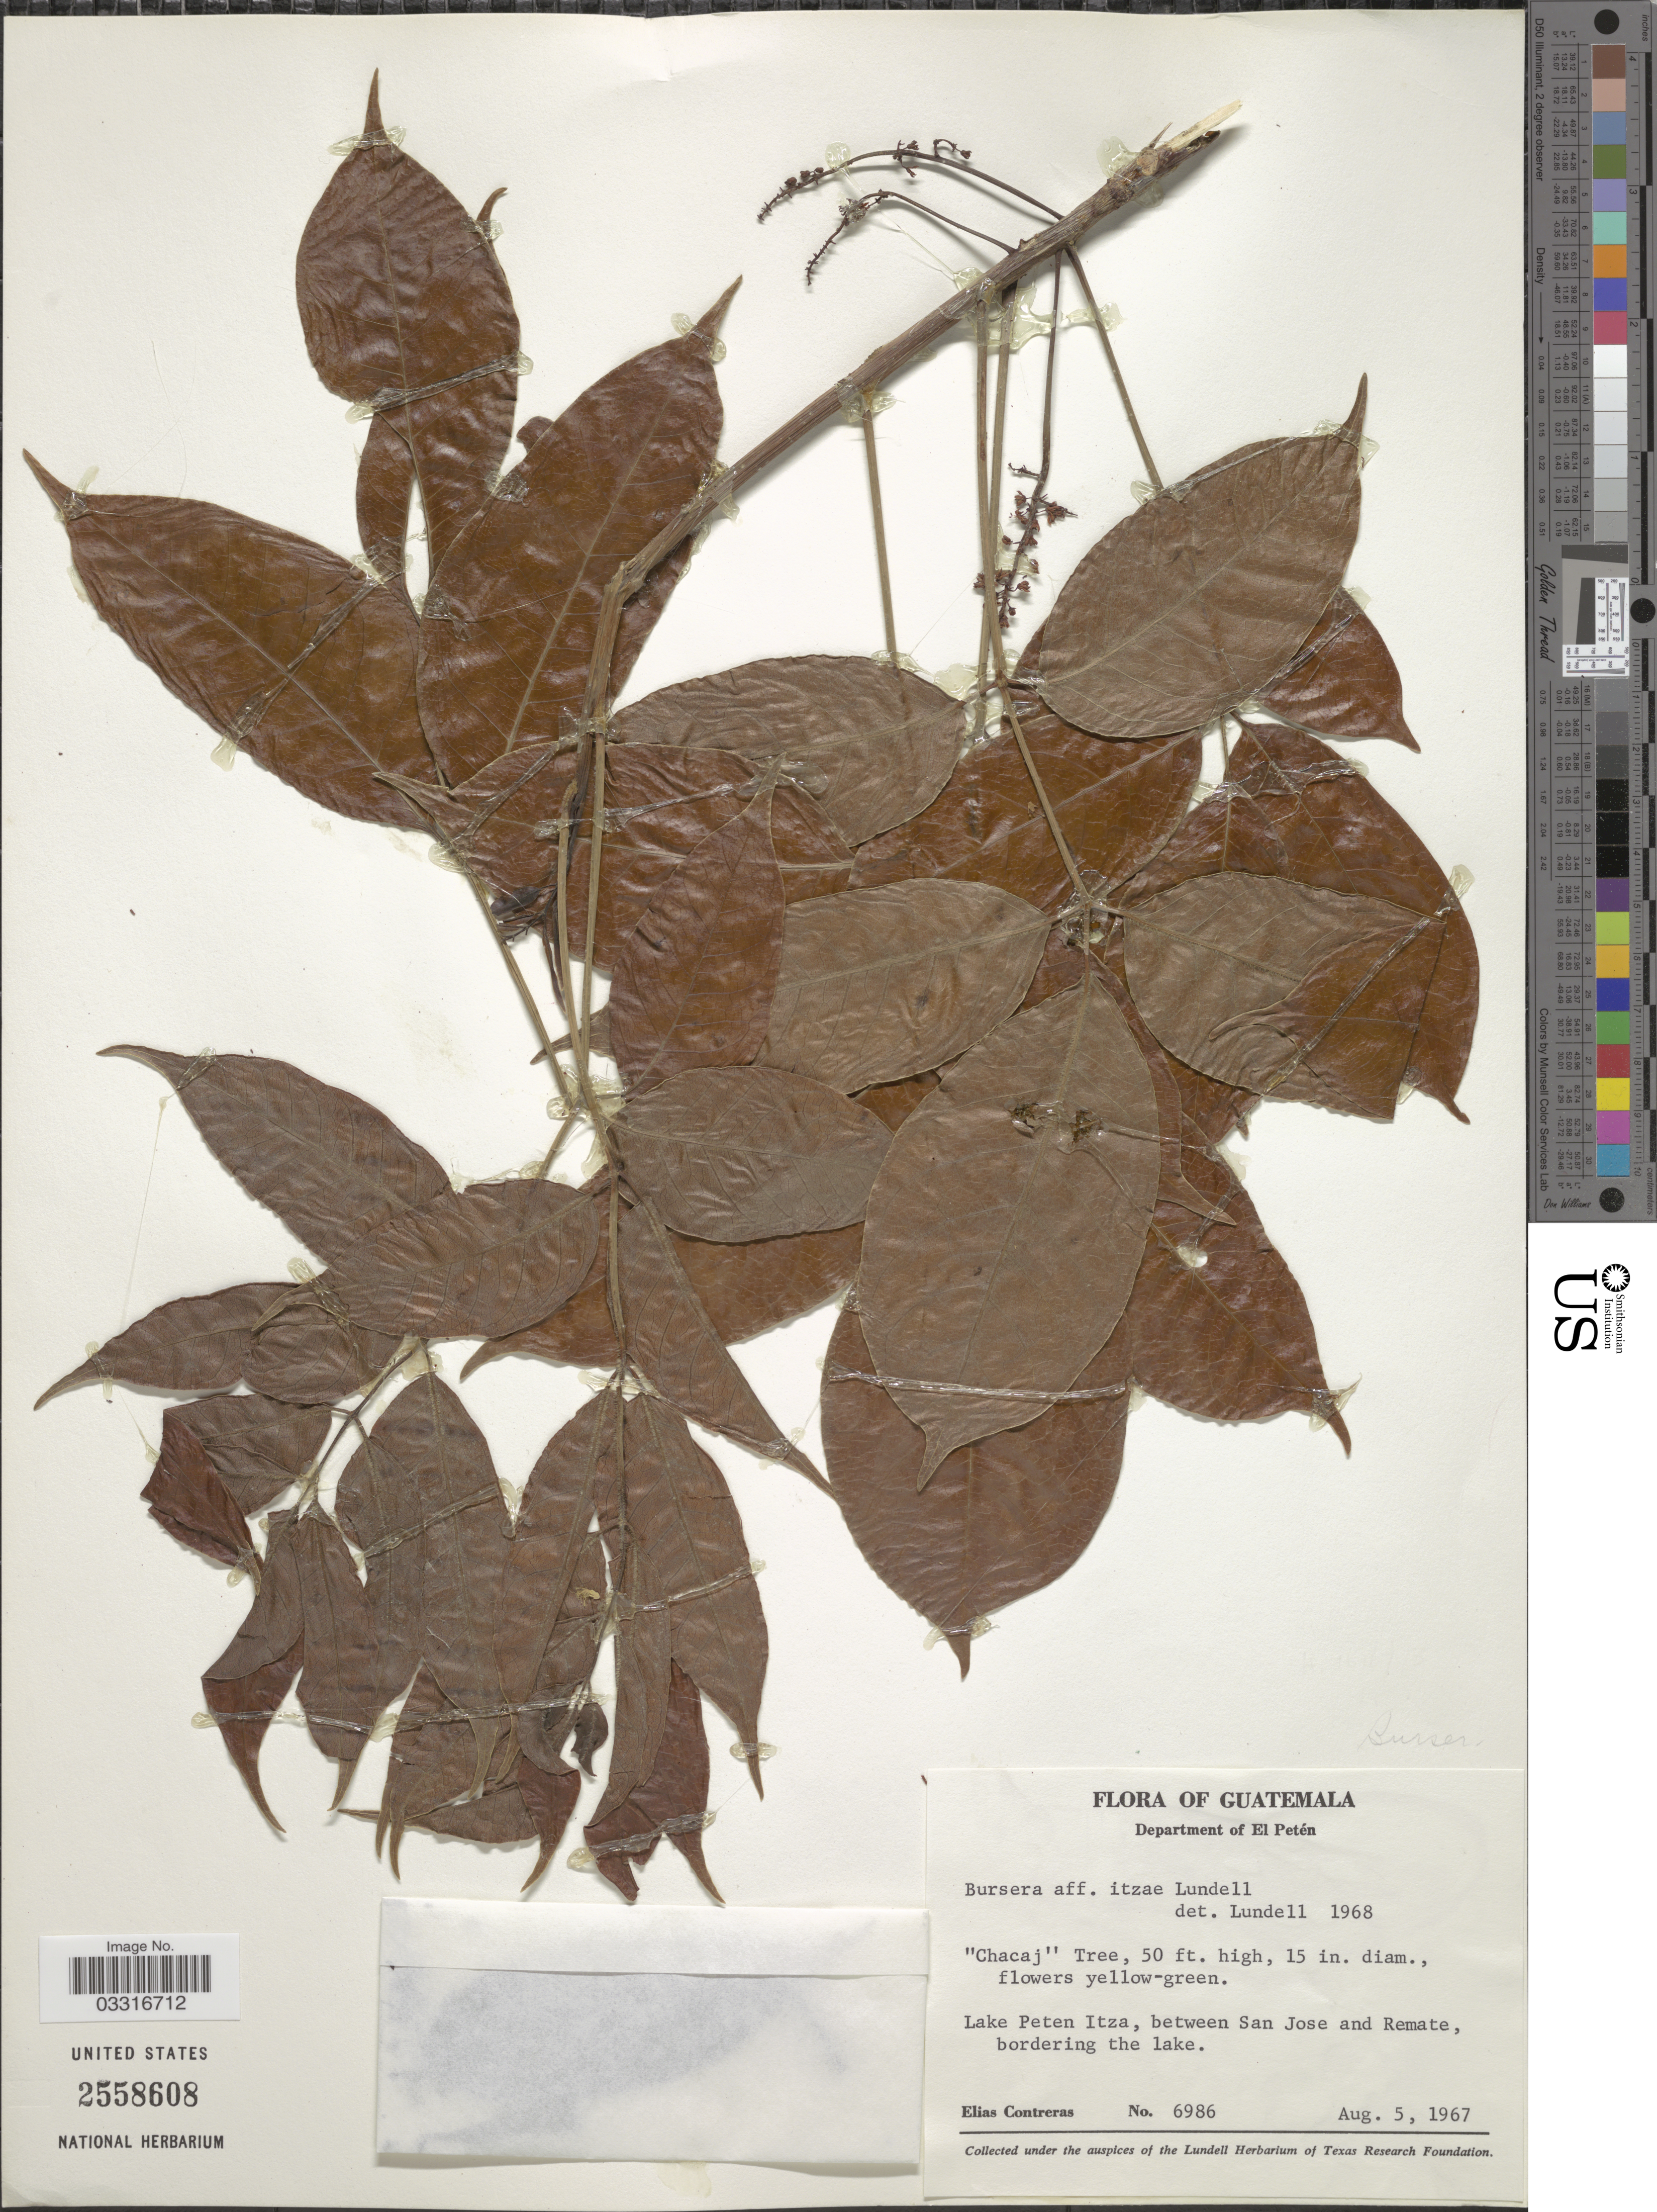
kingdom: Plantae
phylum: Tracheophyta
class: Magnoliopsida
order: Sapindales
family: Burseraceae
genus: Bursera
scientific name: Bursera itzae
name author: Lundell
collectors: E. Contreras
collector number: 6986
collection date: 1967-08-05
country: Guatemala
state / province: El Petén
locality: Department of El Petén, Lake Peten Itza, between San Jose and Remate, bordering the lake.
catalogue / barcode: US 2558608